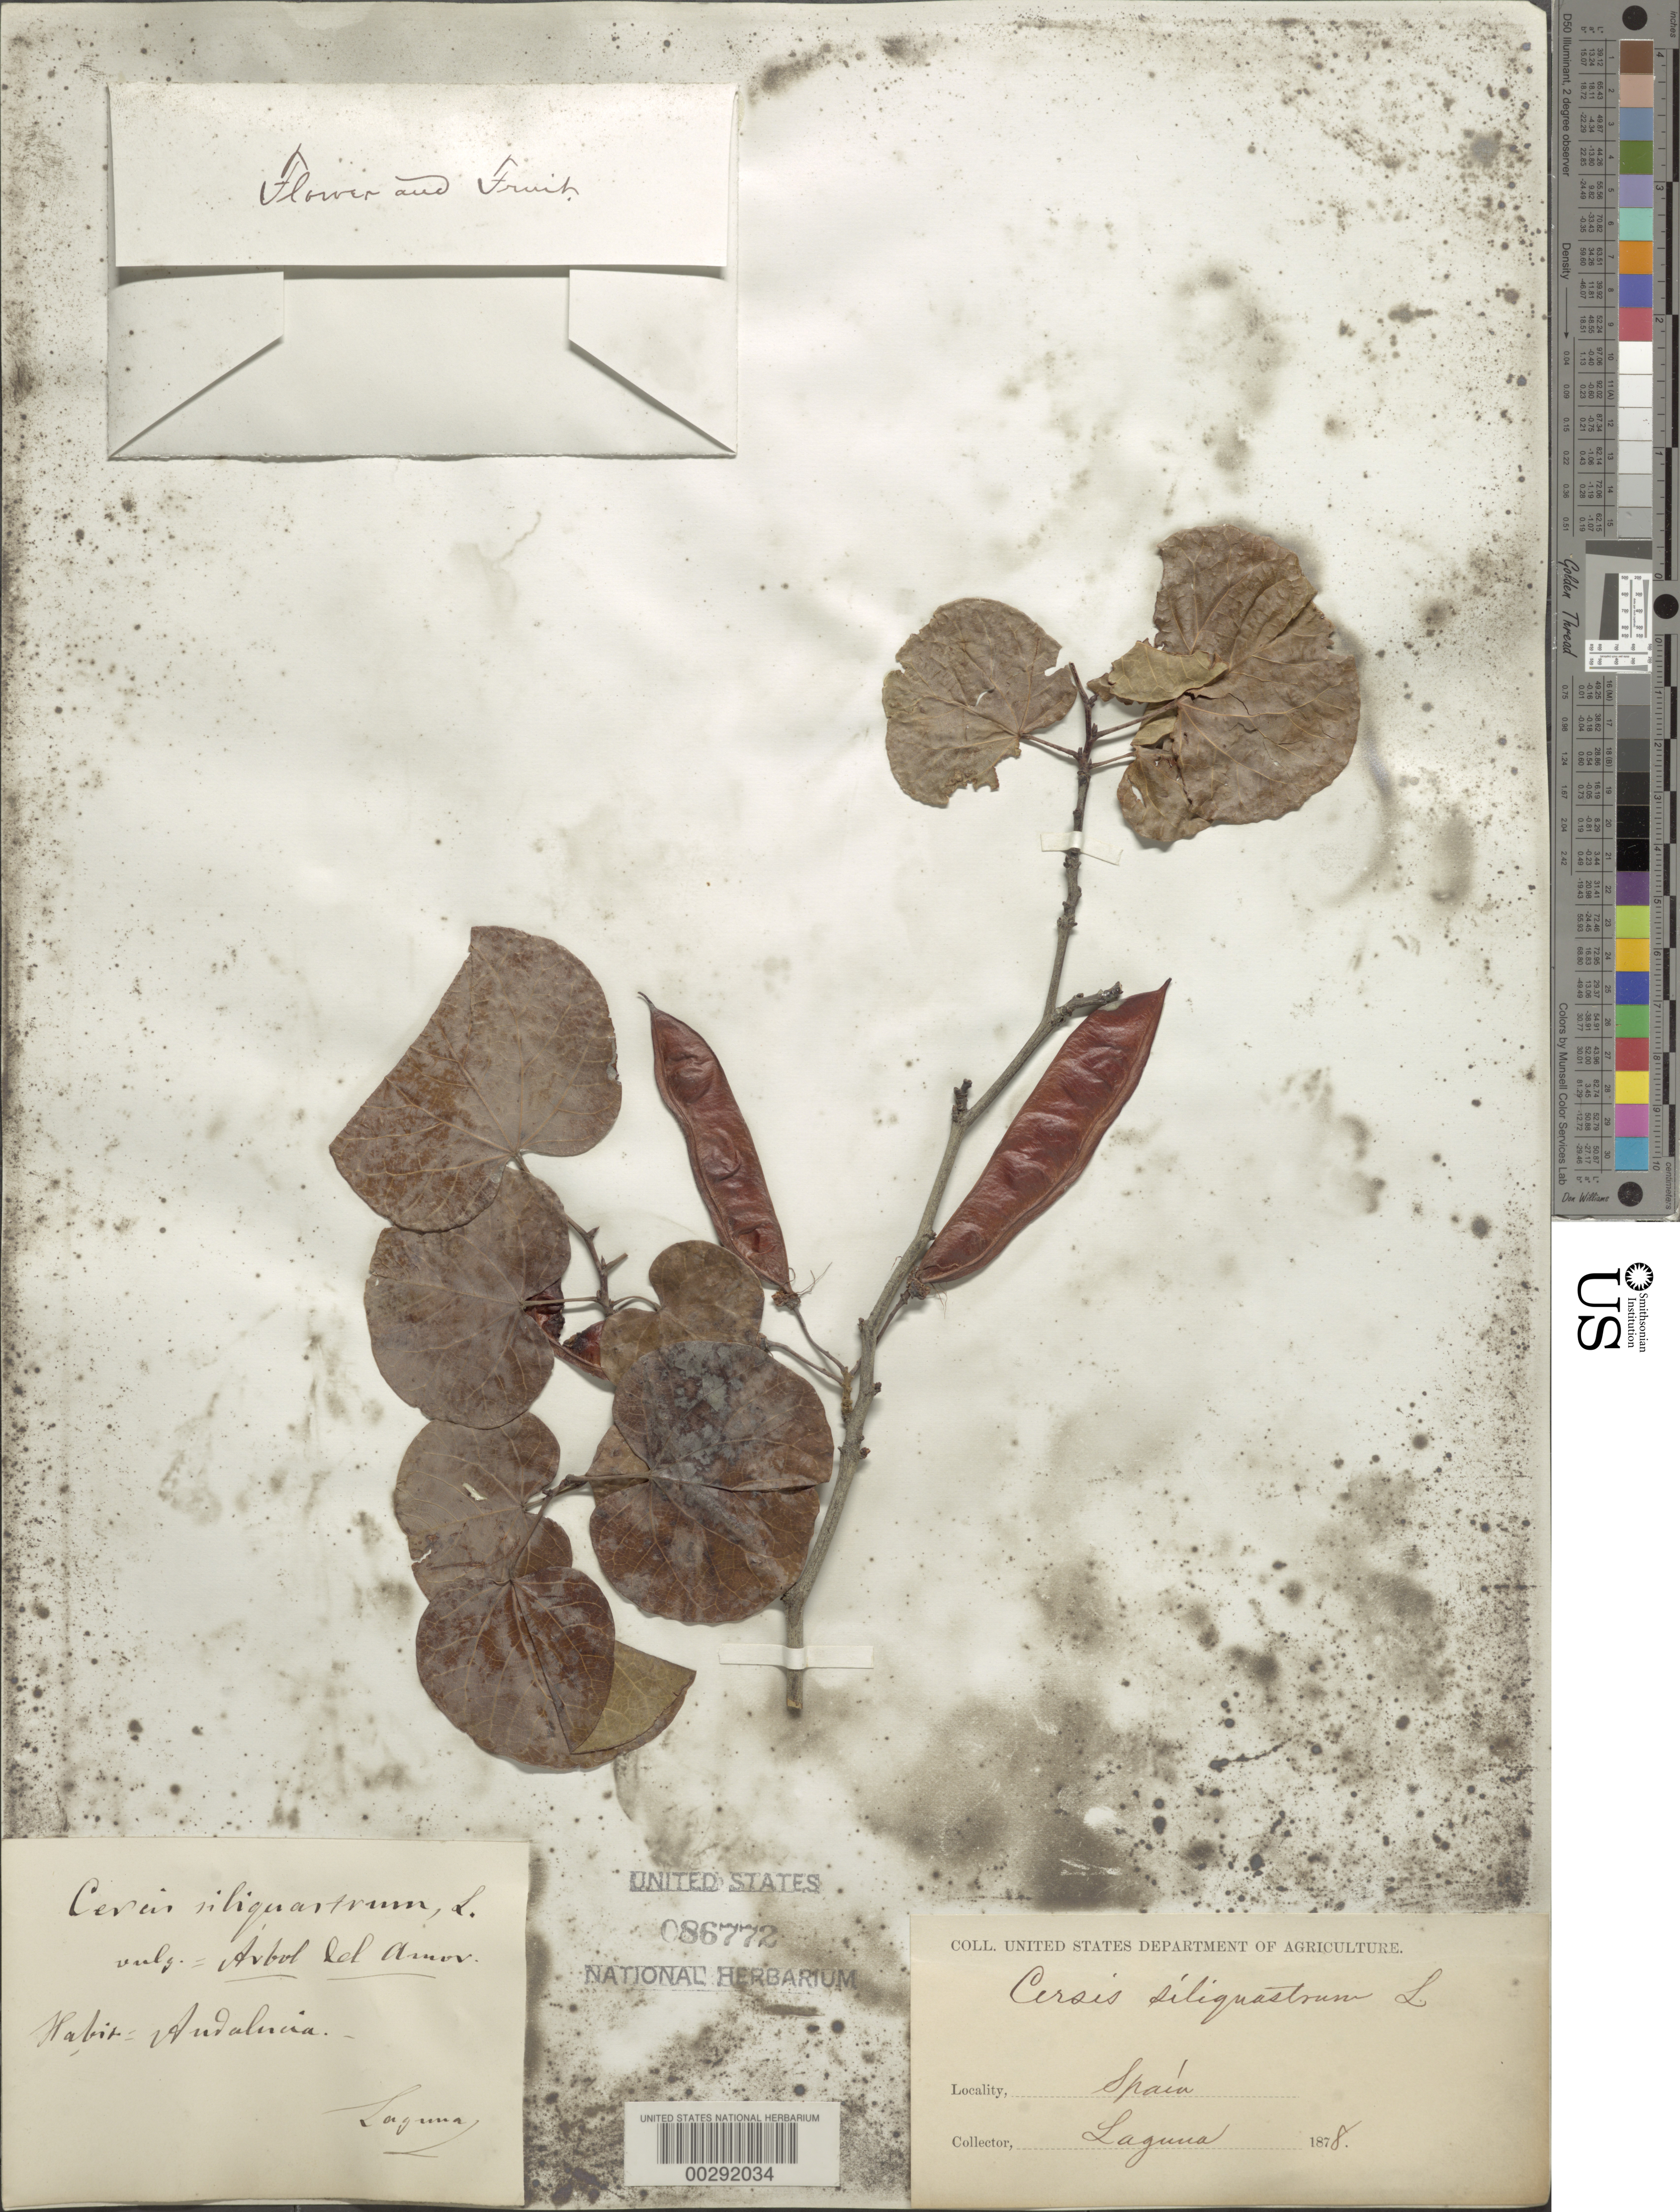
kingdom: Plantae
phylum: Tracheophyta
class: Magnoliopsida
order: Fabales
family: Fabaceae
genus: Cercis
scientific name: Cercis siliquastrum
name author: L.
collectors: -. Laguna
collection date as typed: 1878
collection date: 1878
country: Spain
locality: Audaluira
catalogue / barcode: US 86772